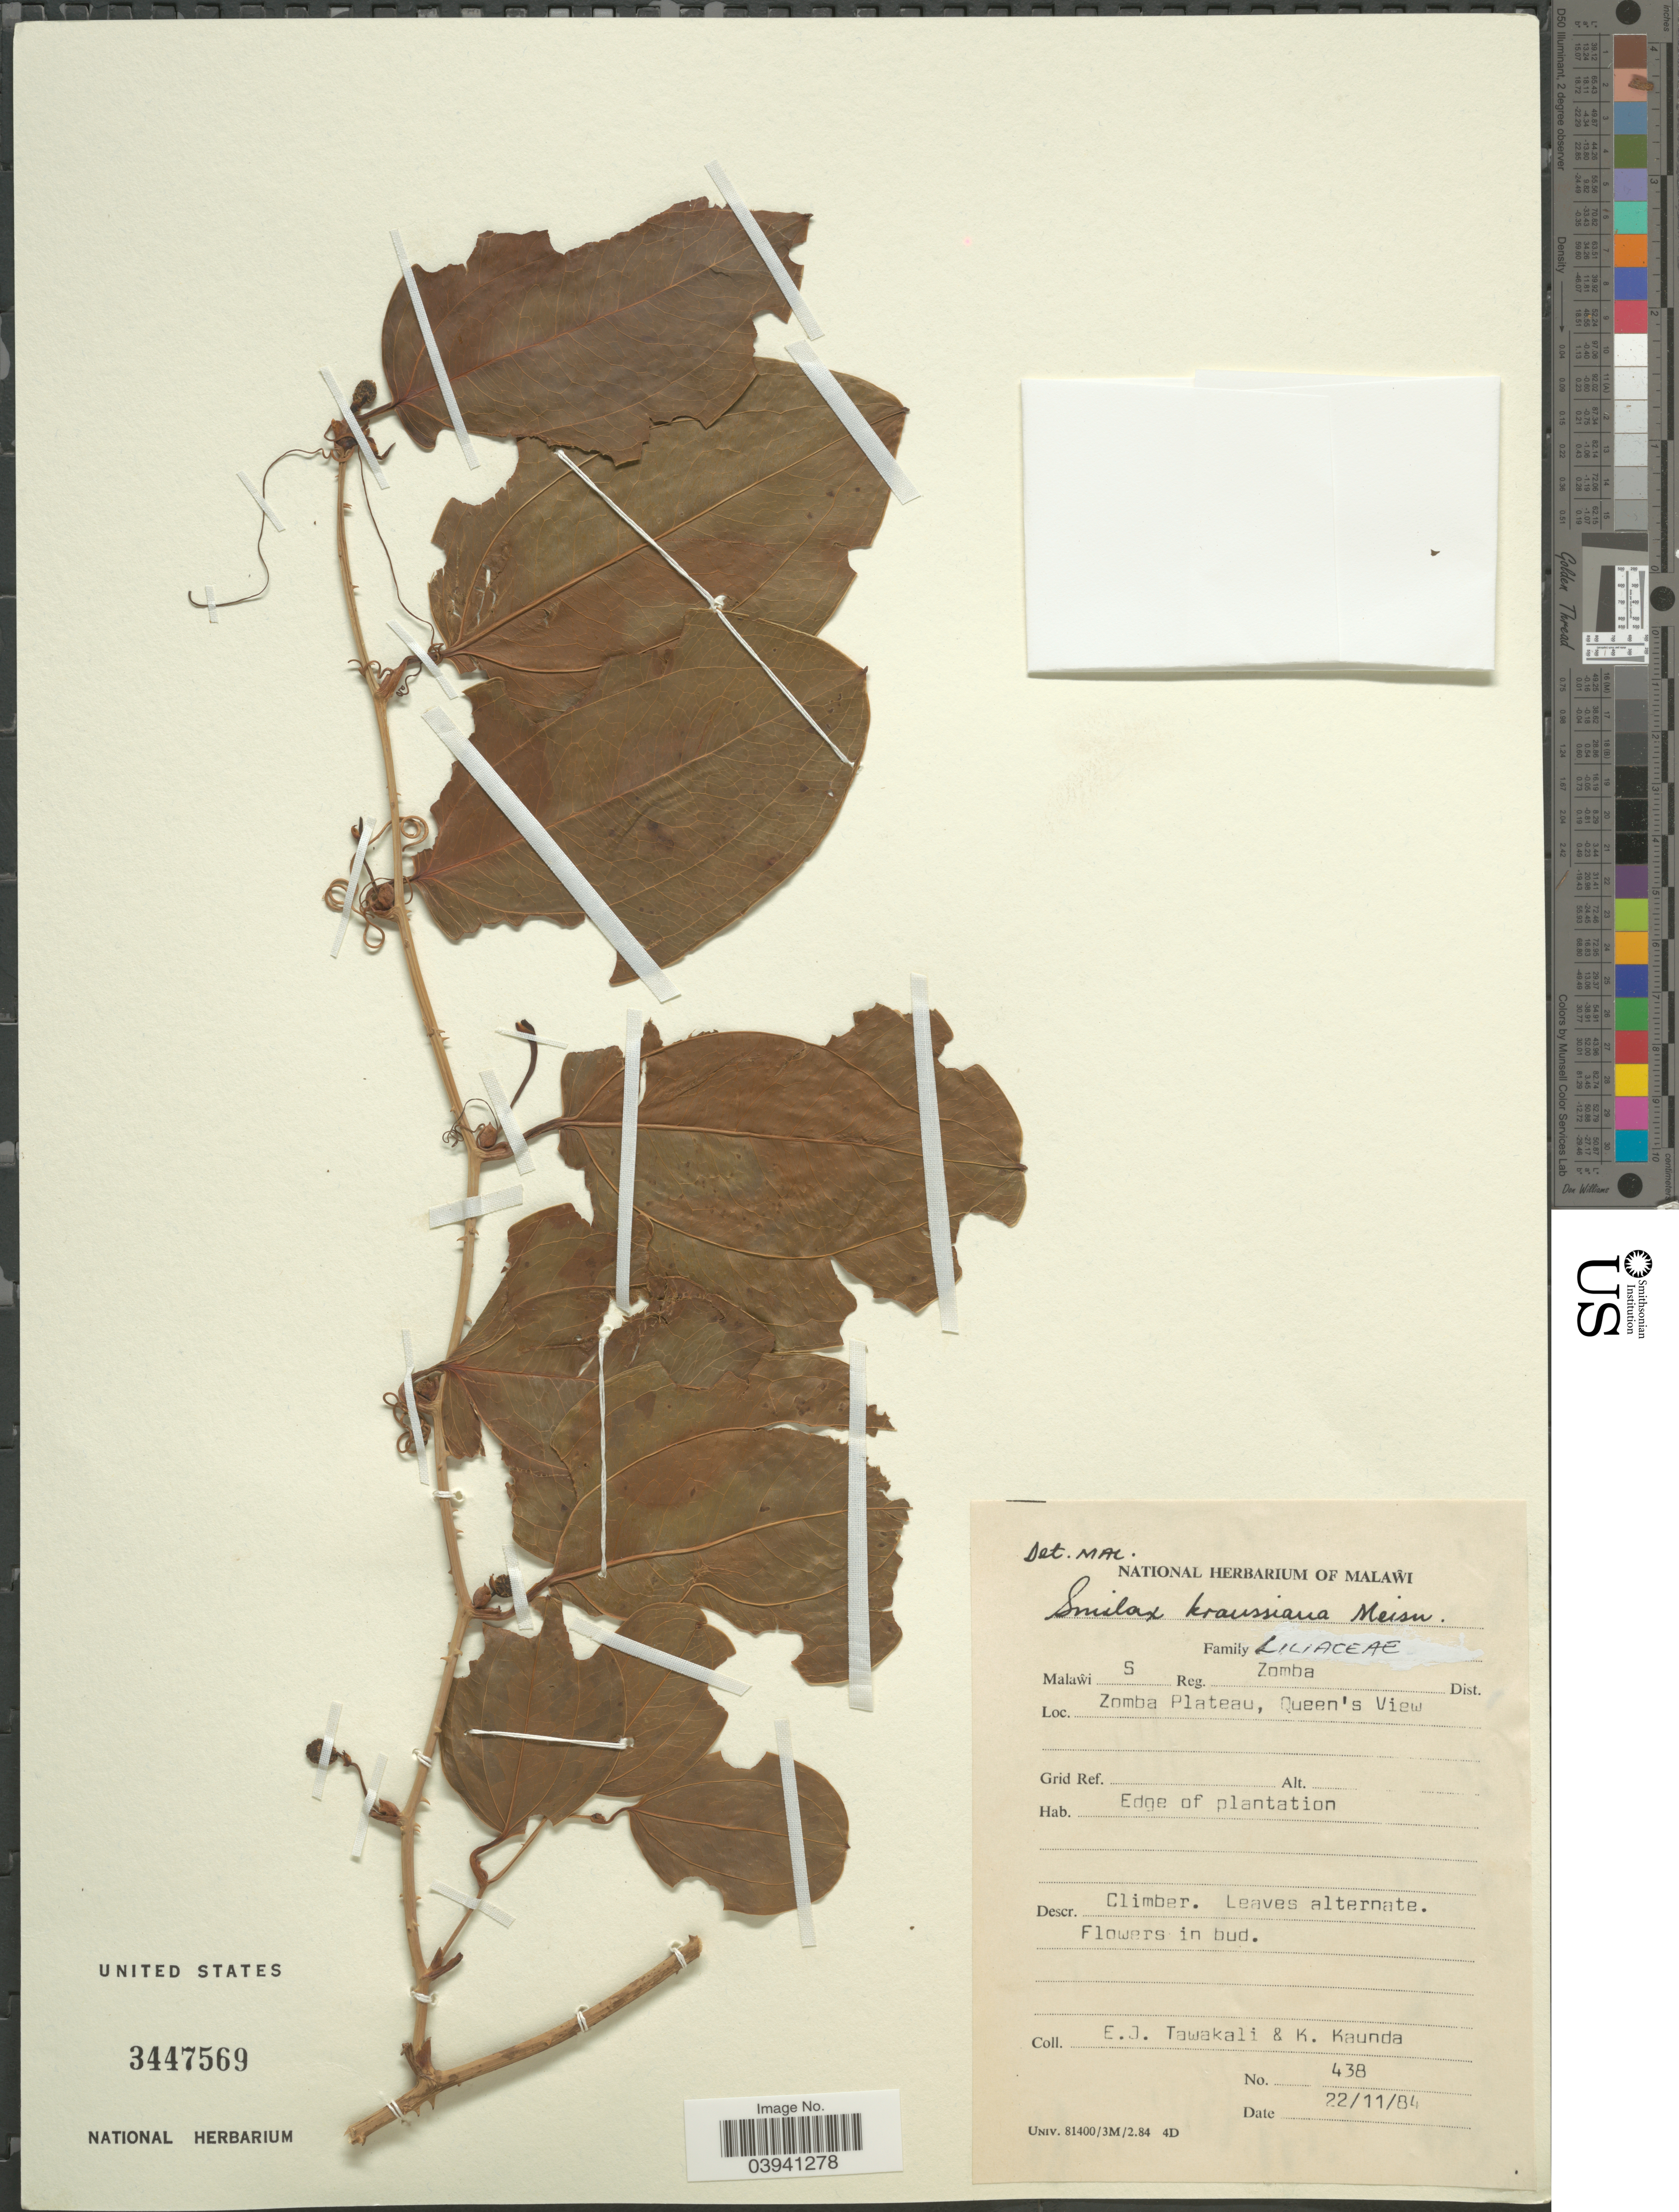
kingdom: Plantae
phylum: Tracheophyta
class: Liliopsida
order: Liliales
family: Smilacaceae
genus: Smilax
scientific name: Smilax kraussiana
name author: Meisn.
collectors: E. Tawakali & K. Kaunda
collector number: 438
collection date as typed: Transcribed d/m/y: 22/11/84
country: Malawi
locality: S Reg. Zomba Dist. Zomba Plateau, Queen's View.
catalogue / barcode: US 3447569